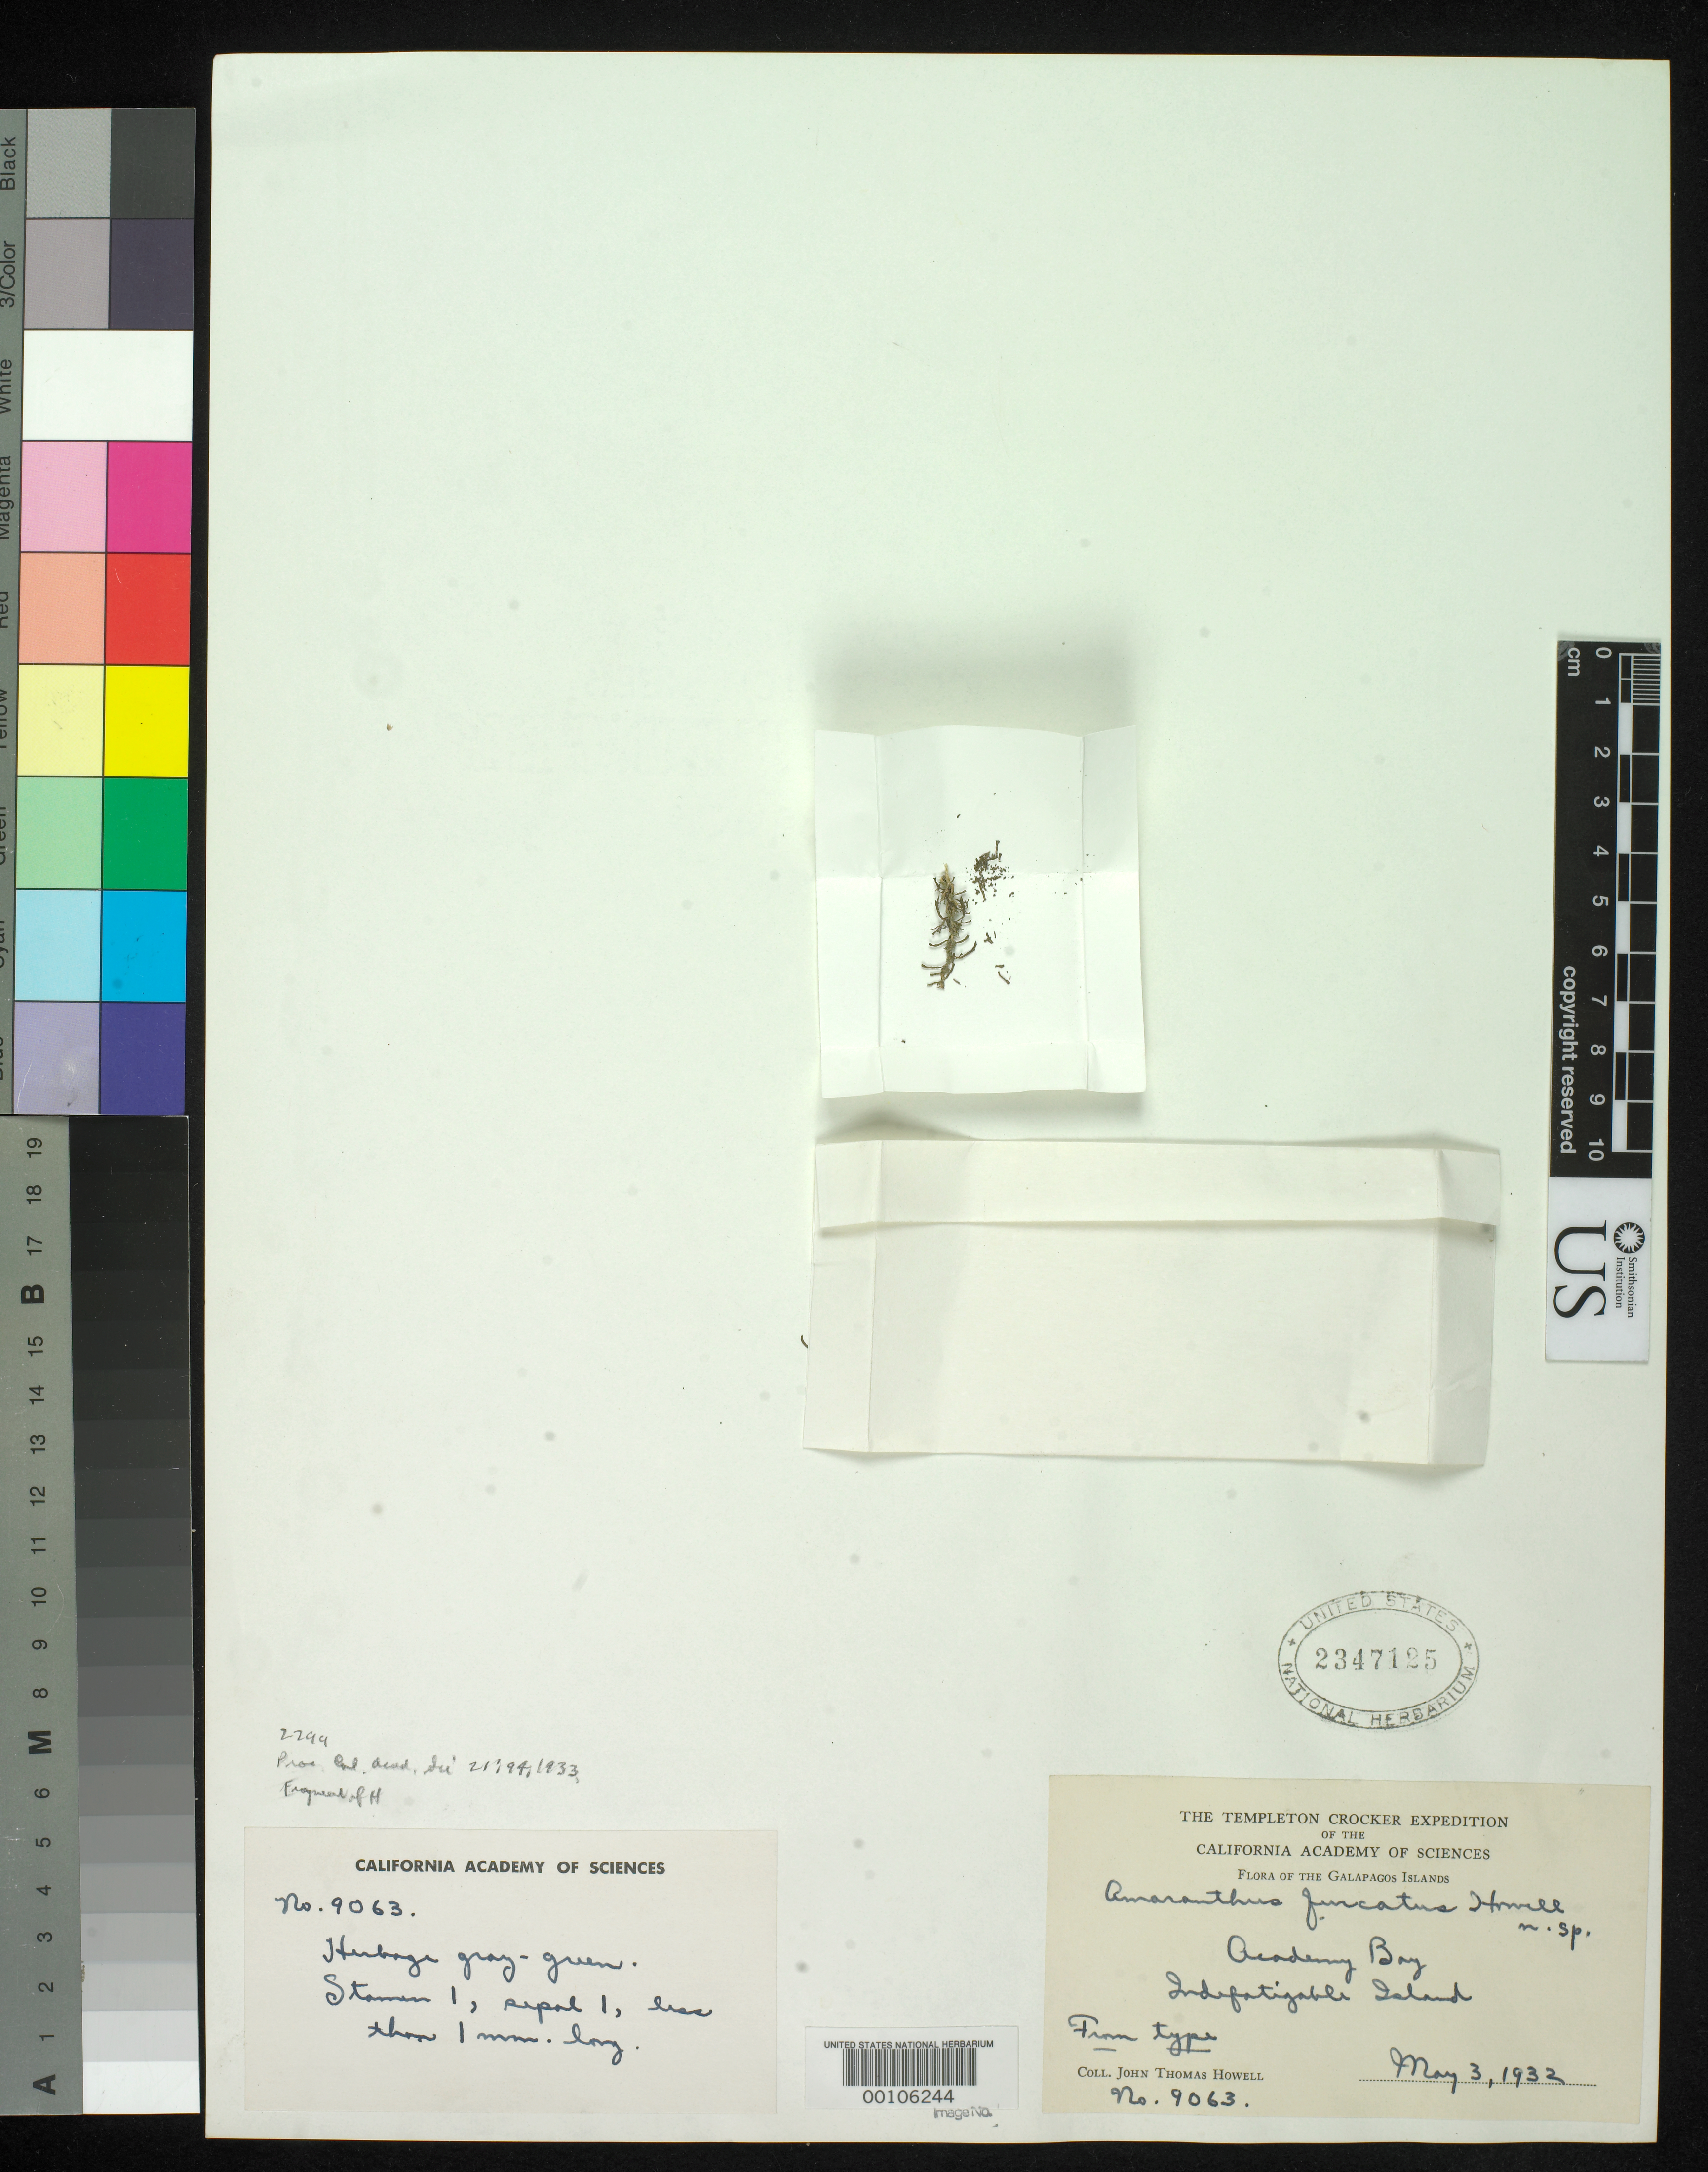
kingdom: Plantae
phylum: Tracheophyta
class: Magnoliopsida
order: Caryophyllales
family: Amaranthaceae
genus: Amaranthus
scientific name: Amaranthus furcatus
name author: J.T. Howell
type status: Type Fragment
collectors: J. T. Howell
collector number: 9063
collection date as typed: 03 May 1922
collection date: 1922-05-03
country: Ecuador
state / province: Colón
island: Santa Cruz [Indefatigable, Chaves]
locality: Academy Bay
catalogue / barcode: US 2347125